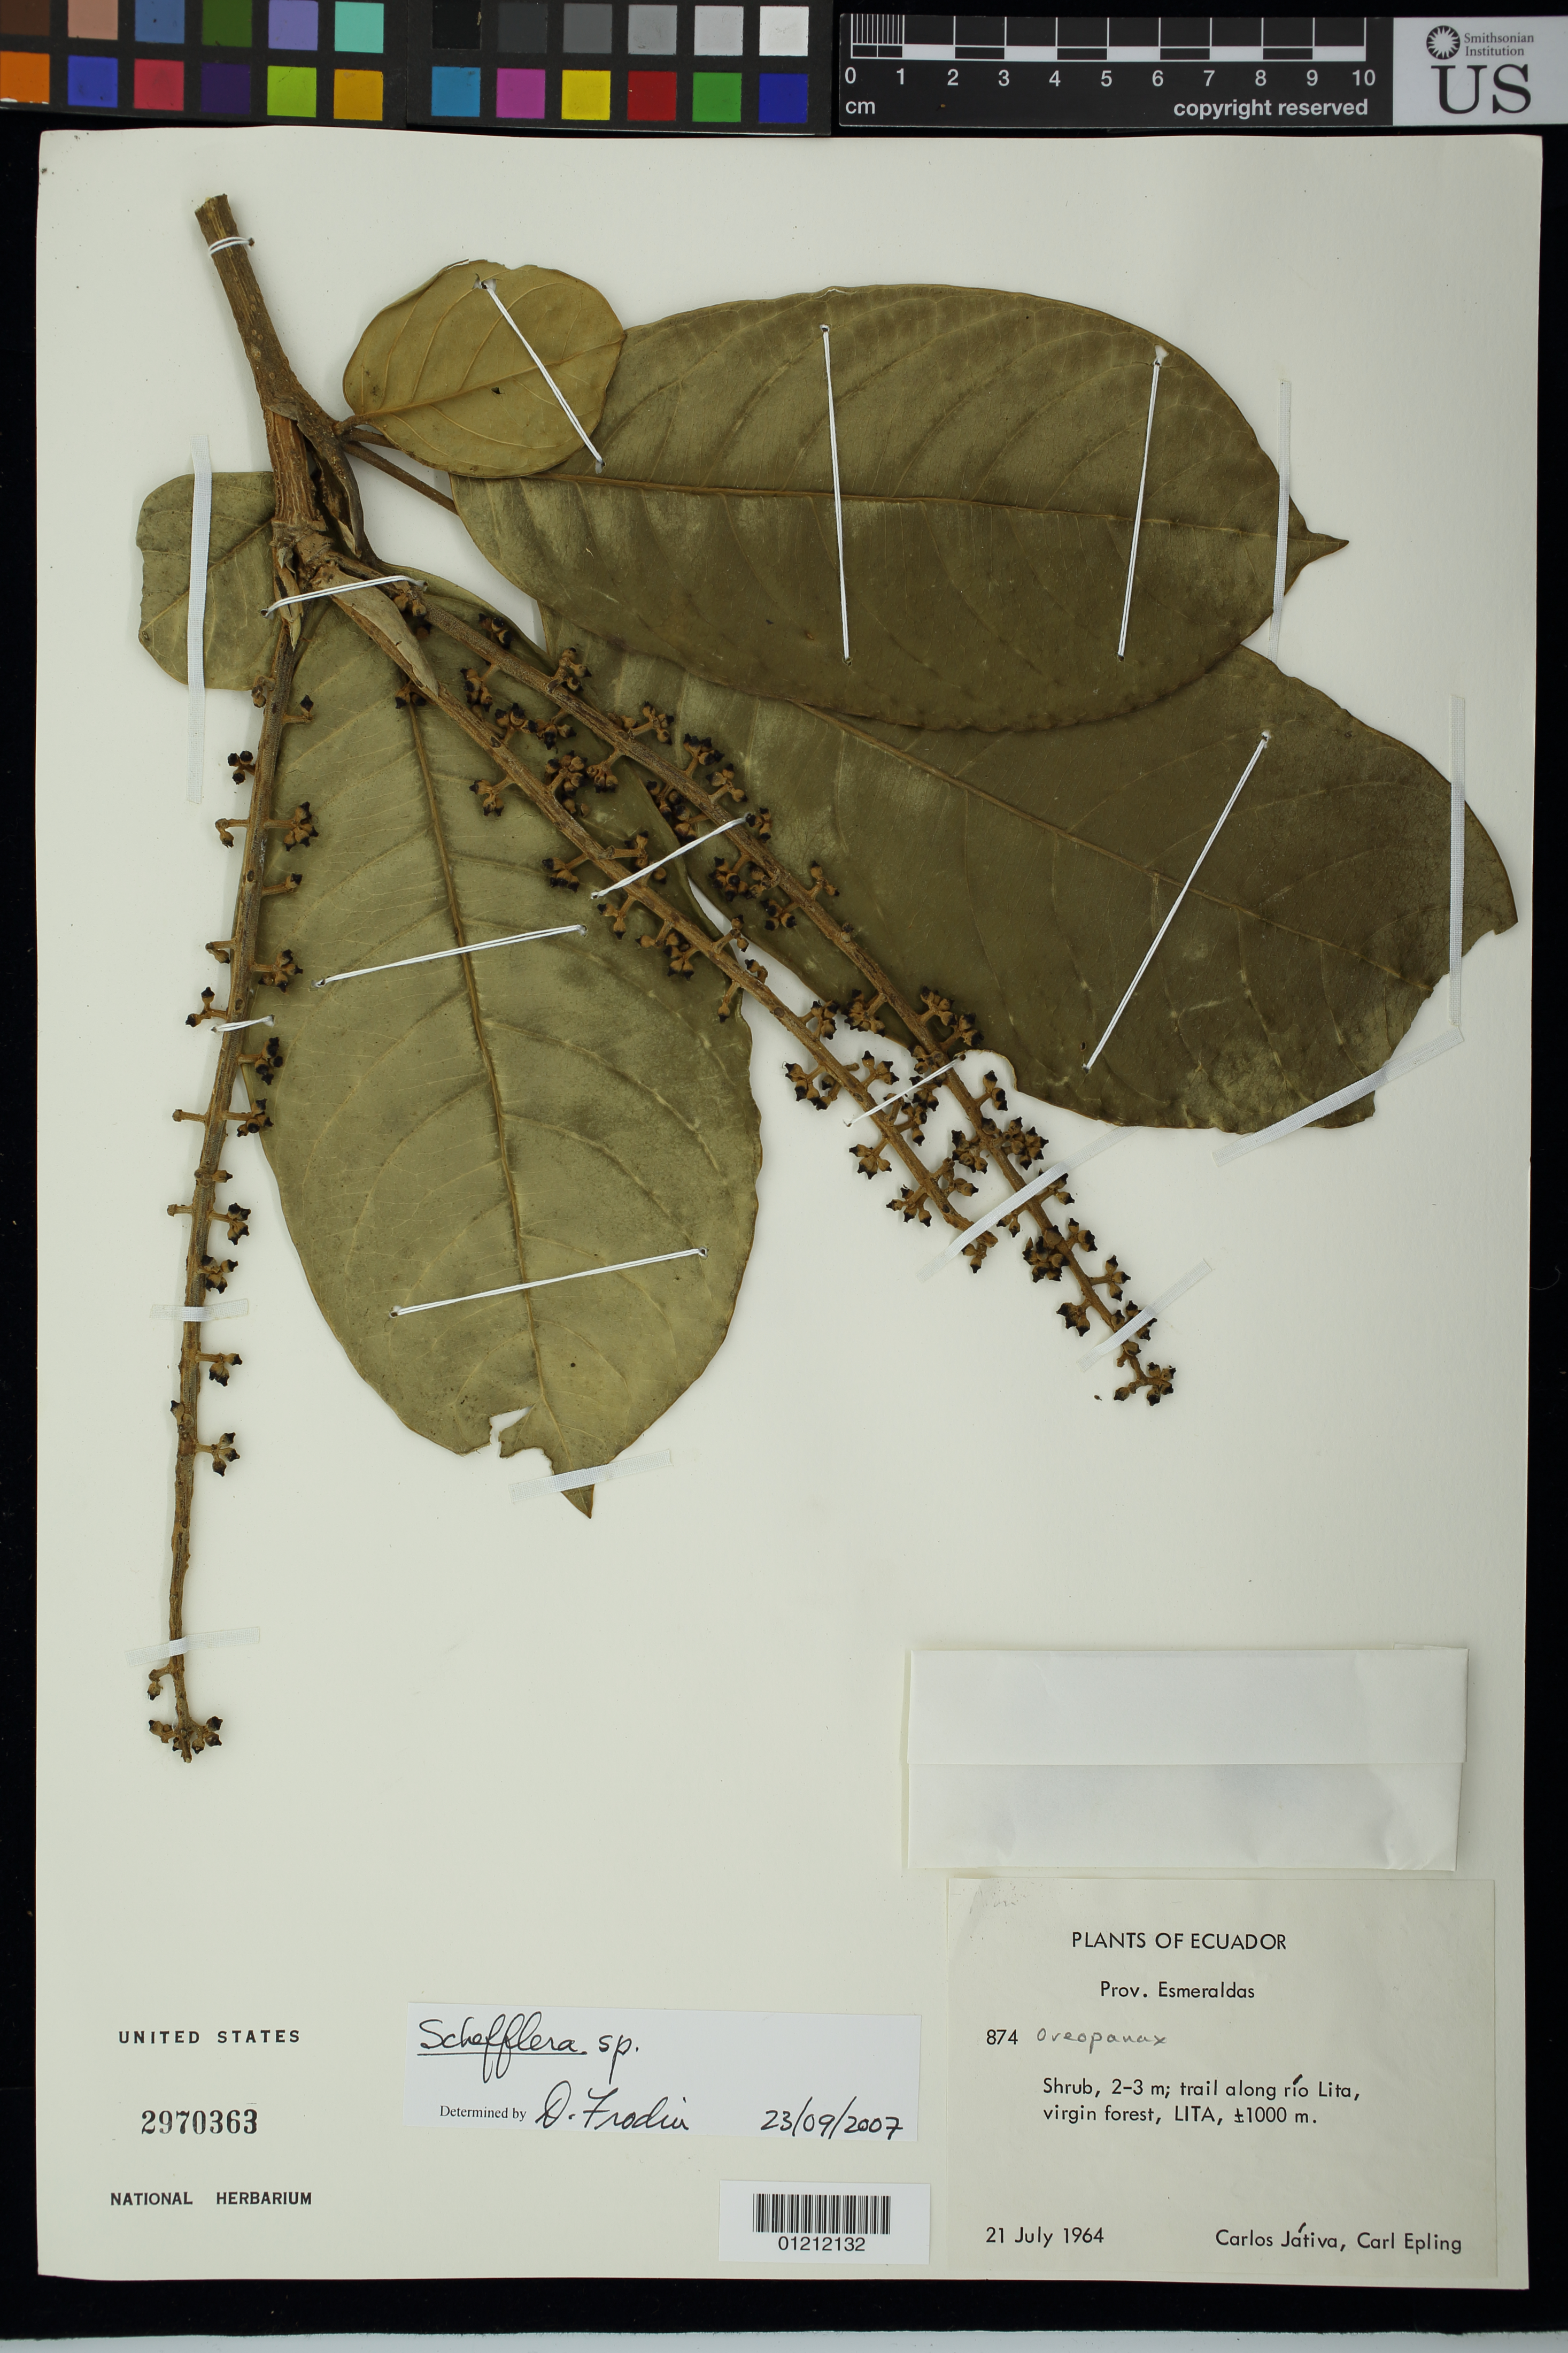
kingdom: Plantae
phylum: Tracheophyta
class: Magnoliopsida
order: Apiales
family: Araliaceae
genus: Schefflera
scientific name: Schefflera sp.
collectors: C. D. Játiva & C. C. Epling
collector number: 874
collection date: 1964-07-21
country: Ecuador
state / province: Esmeraldas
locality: Prov. Esmeraldas. Lita: trail along río Lita.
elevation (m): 1000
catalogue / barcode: US 2970363